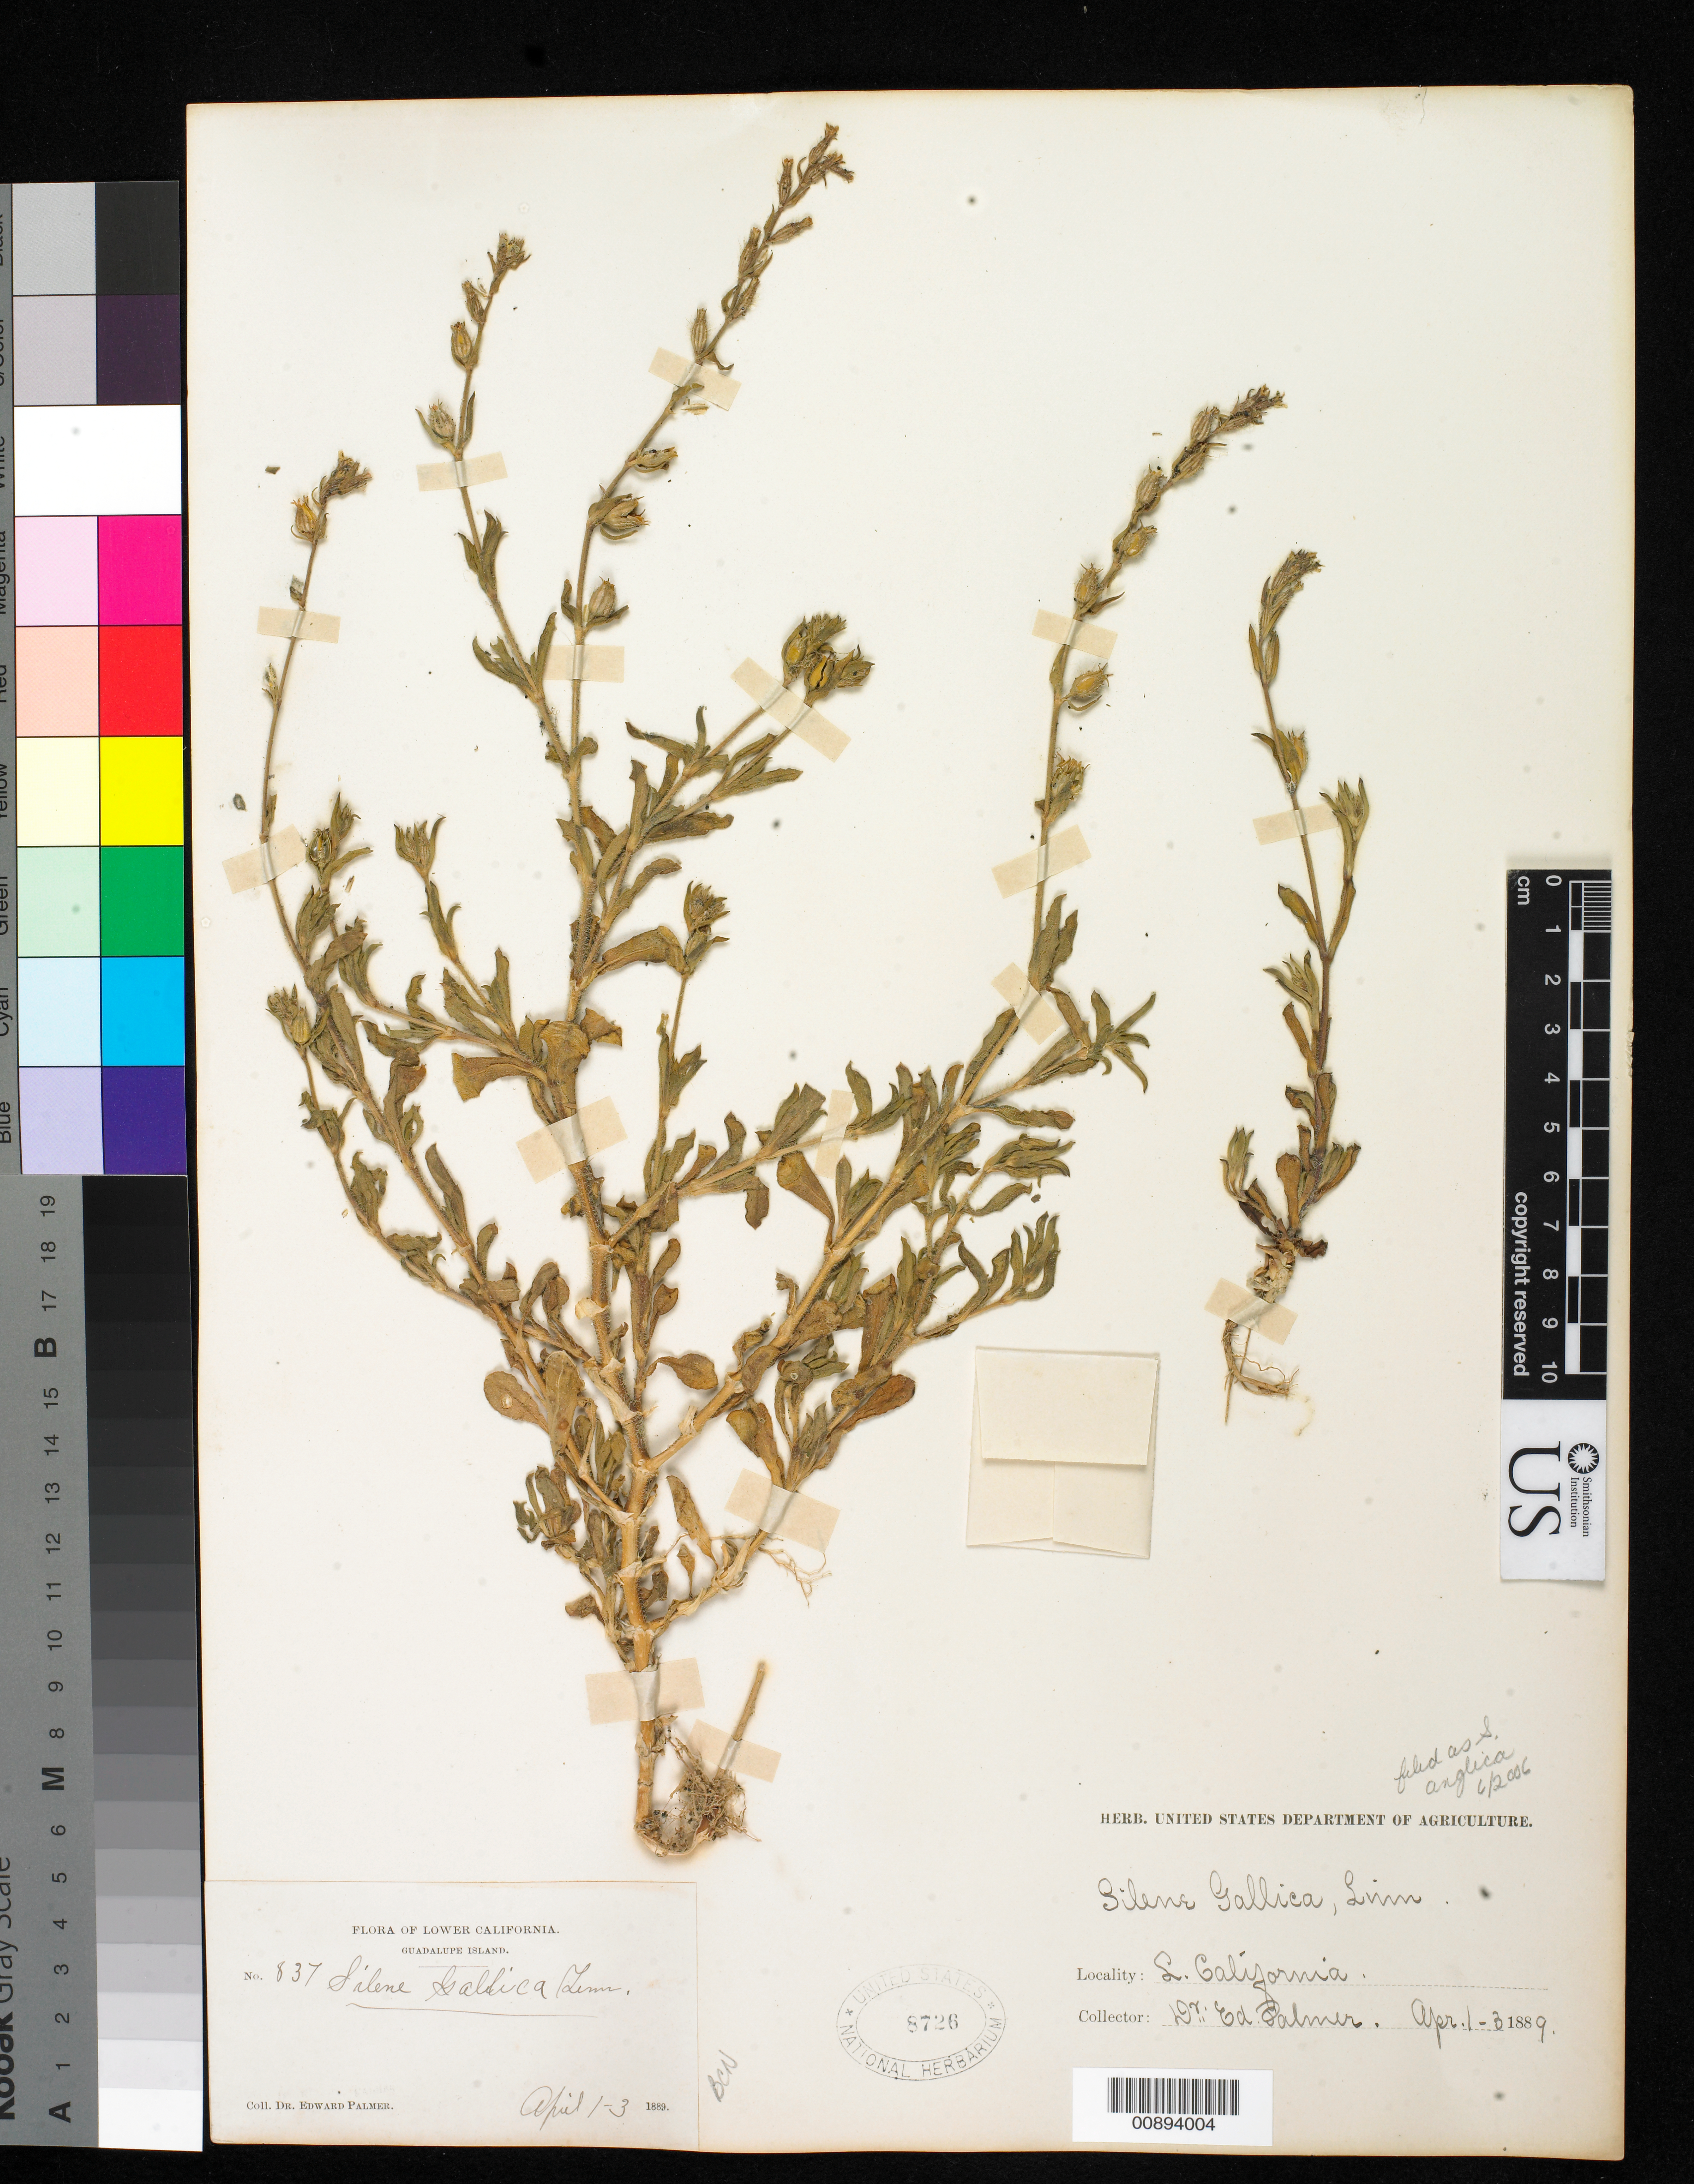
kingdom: Plantae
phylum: Tracheophyta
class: Magnoliopsida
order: Caryophyllales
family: Caryophyllaceae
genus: Silene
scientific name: Silene anglica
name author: L.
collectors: E. Palmer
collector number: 837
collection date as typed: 01 Apr 1889 to 03 Apr 1889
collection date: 1889-04-01/1889-04-03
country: Mexico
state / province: Baja California Norte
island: Guadalupe I.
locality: Guadalupe Island, Baja California.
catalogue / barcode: US 8726